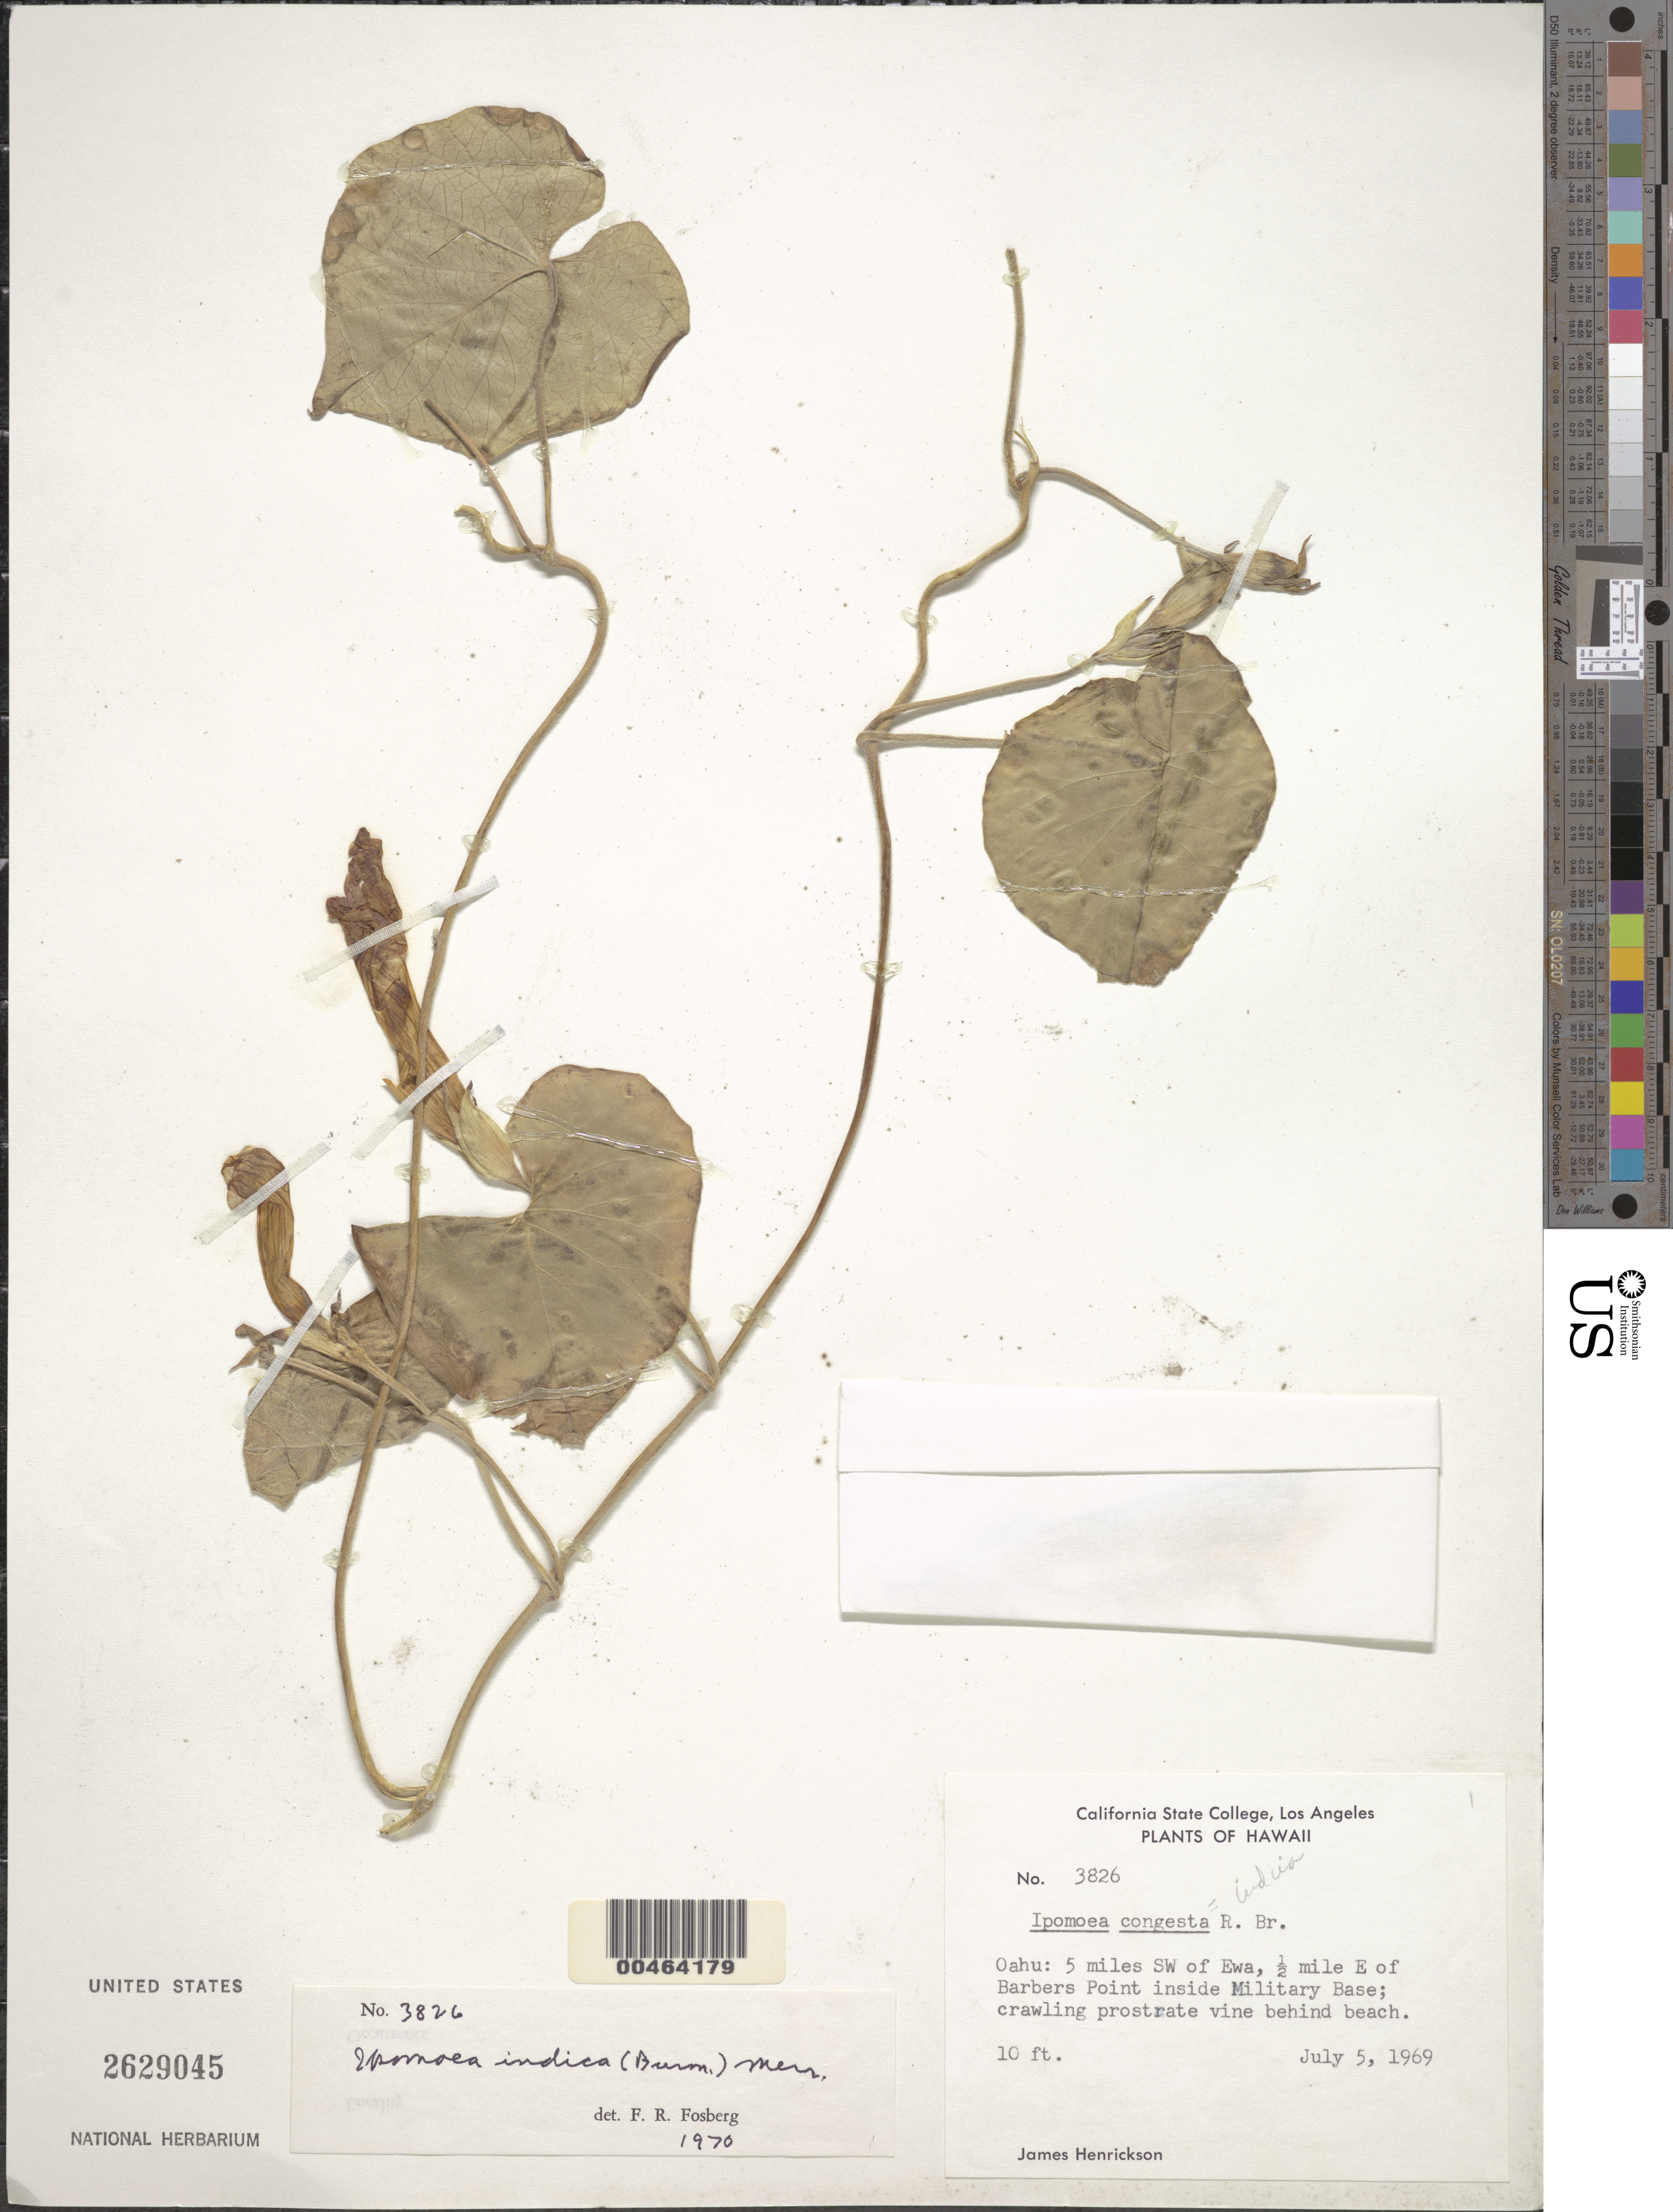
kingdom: Plantae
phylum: Tracheophyta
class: Magnoliopsida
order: Solanales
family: Convolvulaceae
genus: Ipomoea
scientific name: Ipomoea indica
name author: (Burm.) Merr.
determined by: Fosberg, F. R.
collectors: J. S. Henrickson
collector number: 3826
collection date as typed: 5 Jul 1969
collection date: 1969-07-05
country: United States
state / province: Hawaii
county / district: Honolulu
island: Oahu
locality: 5 miles Sw of Ewa, 0.5 mile E of Barbers Point inside Military Base; behind beach.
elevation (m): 3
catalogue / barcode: US 2629045